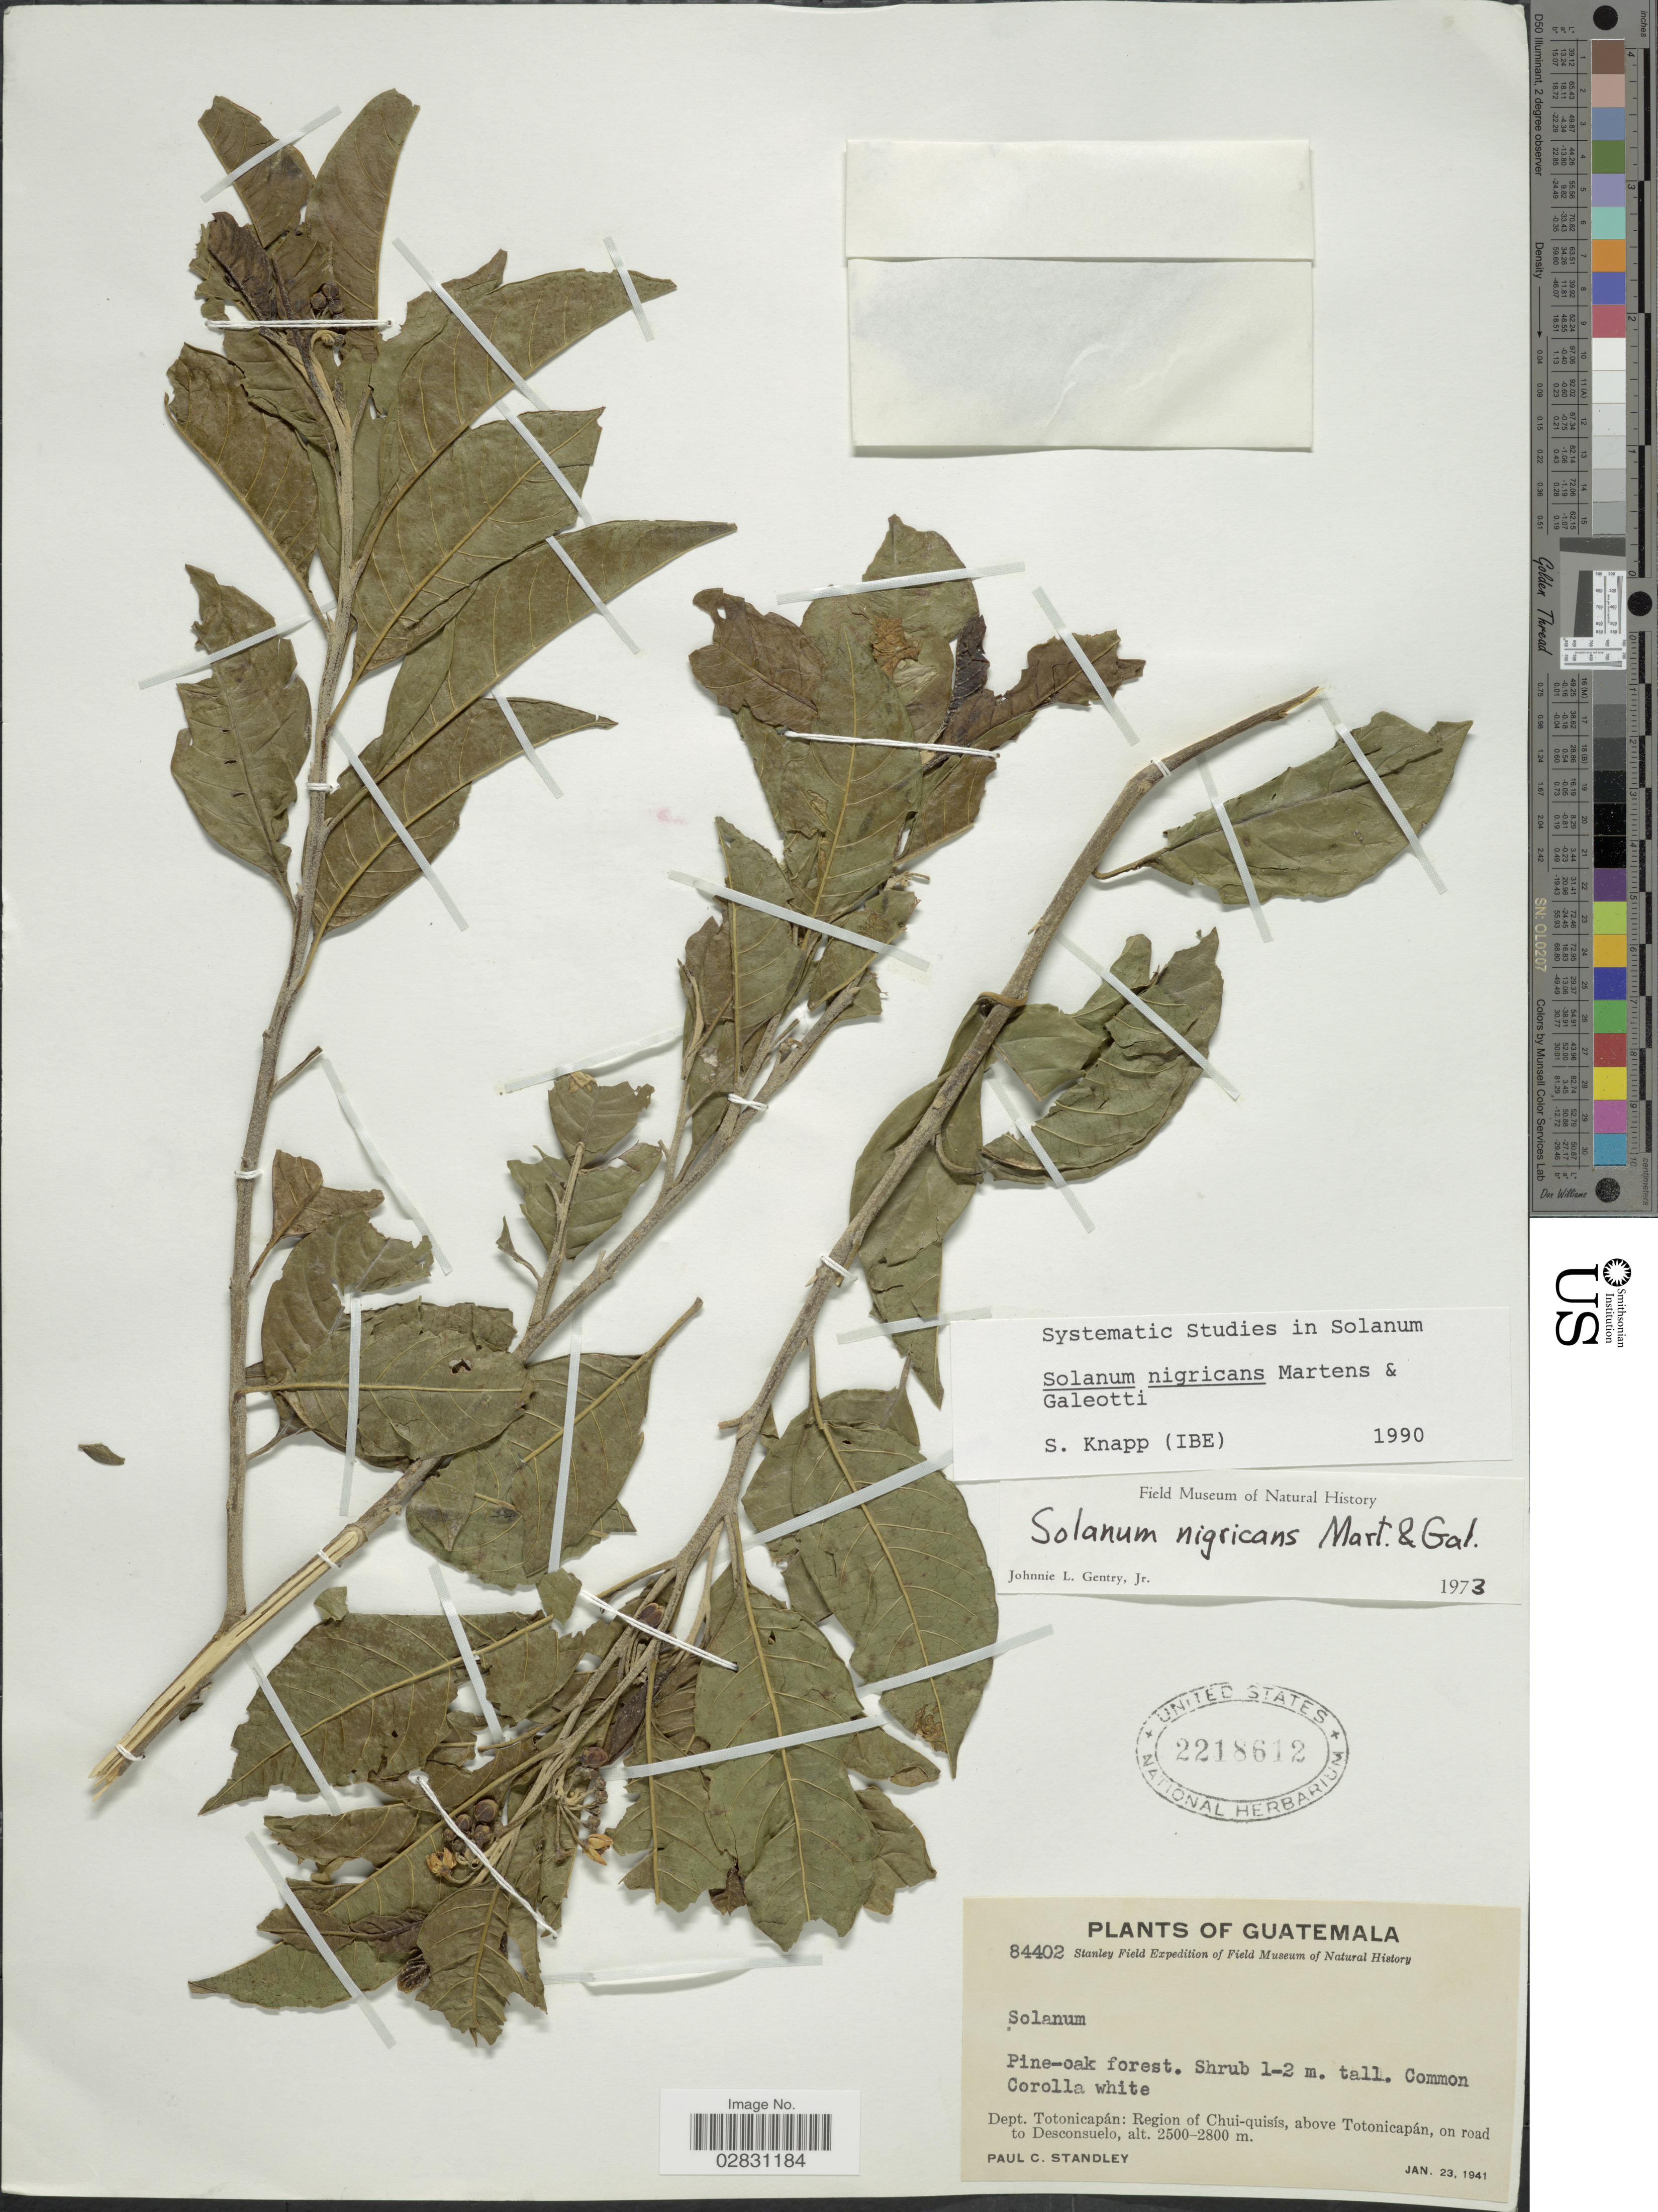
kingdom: Plantae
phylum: Tracheophyta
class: Magnoliopsida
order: Solanales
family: Solanaceae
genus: Solanum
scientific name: Solanum nigricans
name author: M. Martens & Galeotti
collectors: P. C. Standley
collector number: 84402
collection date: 1941-01-23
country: Guatemala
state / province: Totonicapan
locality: Dept. Totonicapán: Region of Chui-quisís, above Totonicapán, on road to Desconsuelo.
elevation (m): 2500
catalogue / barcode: US 2218612